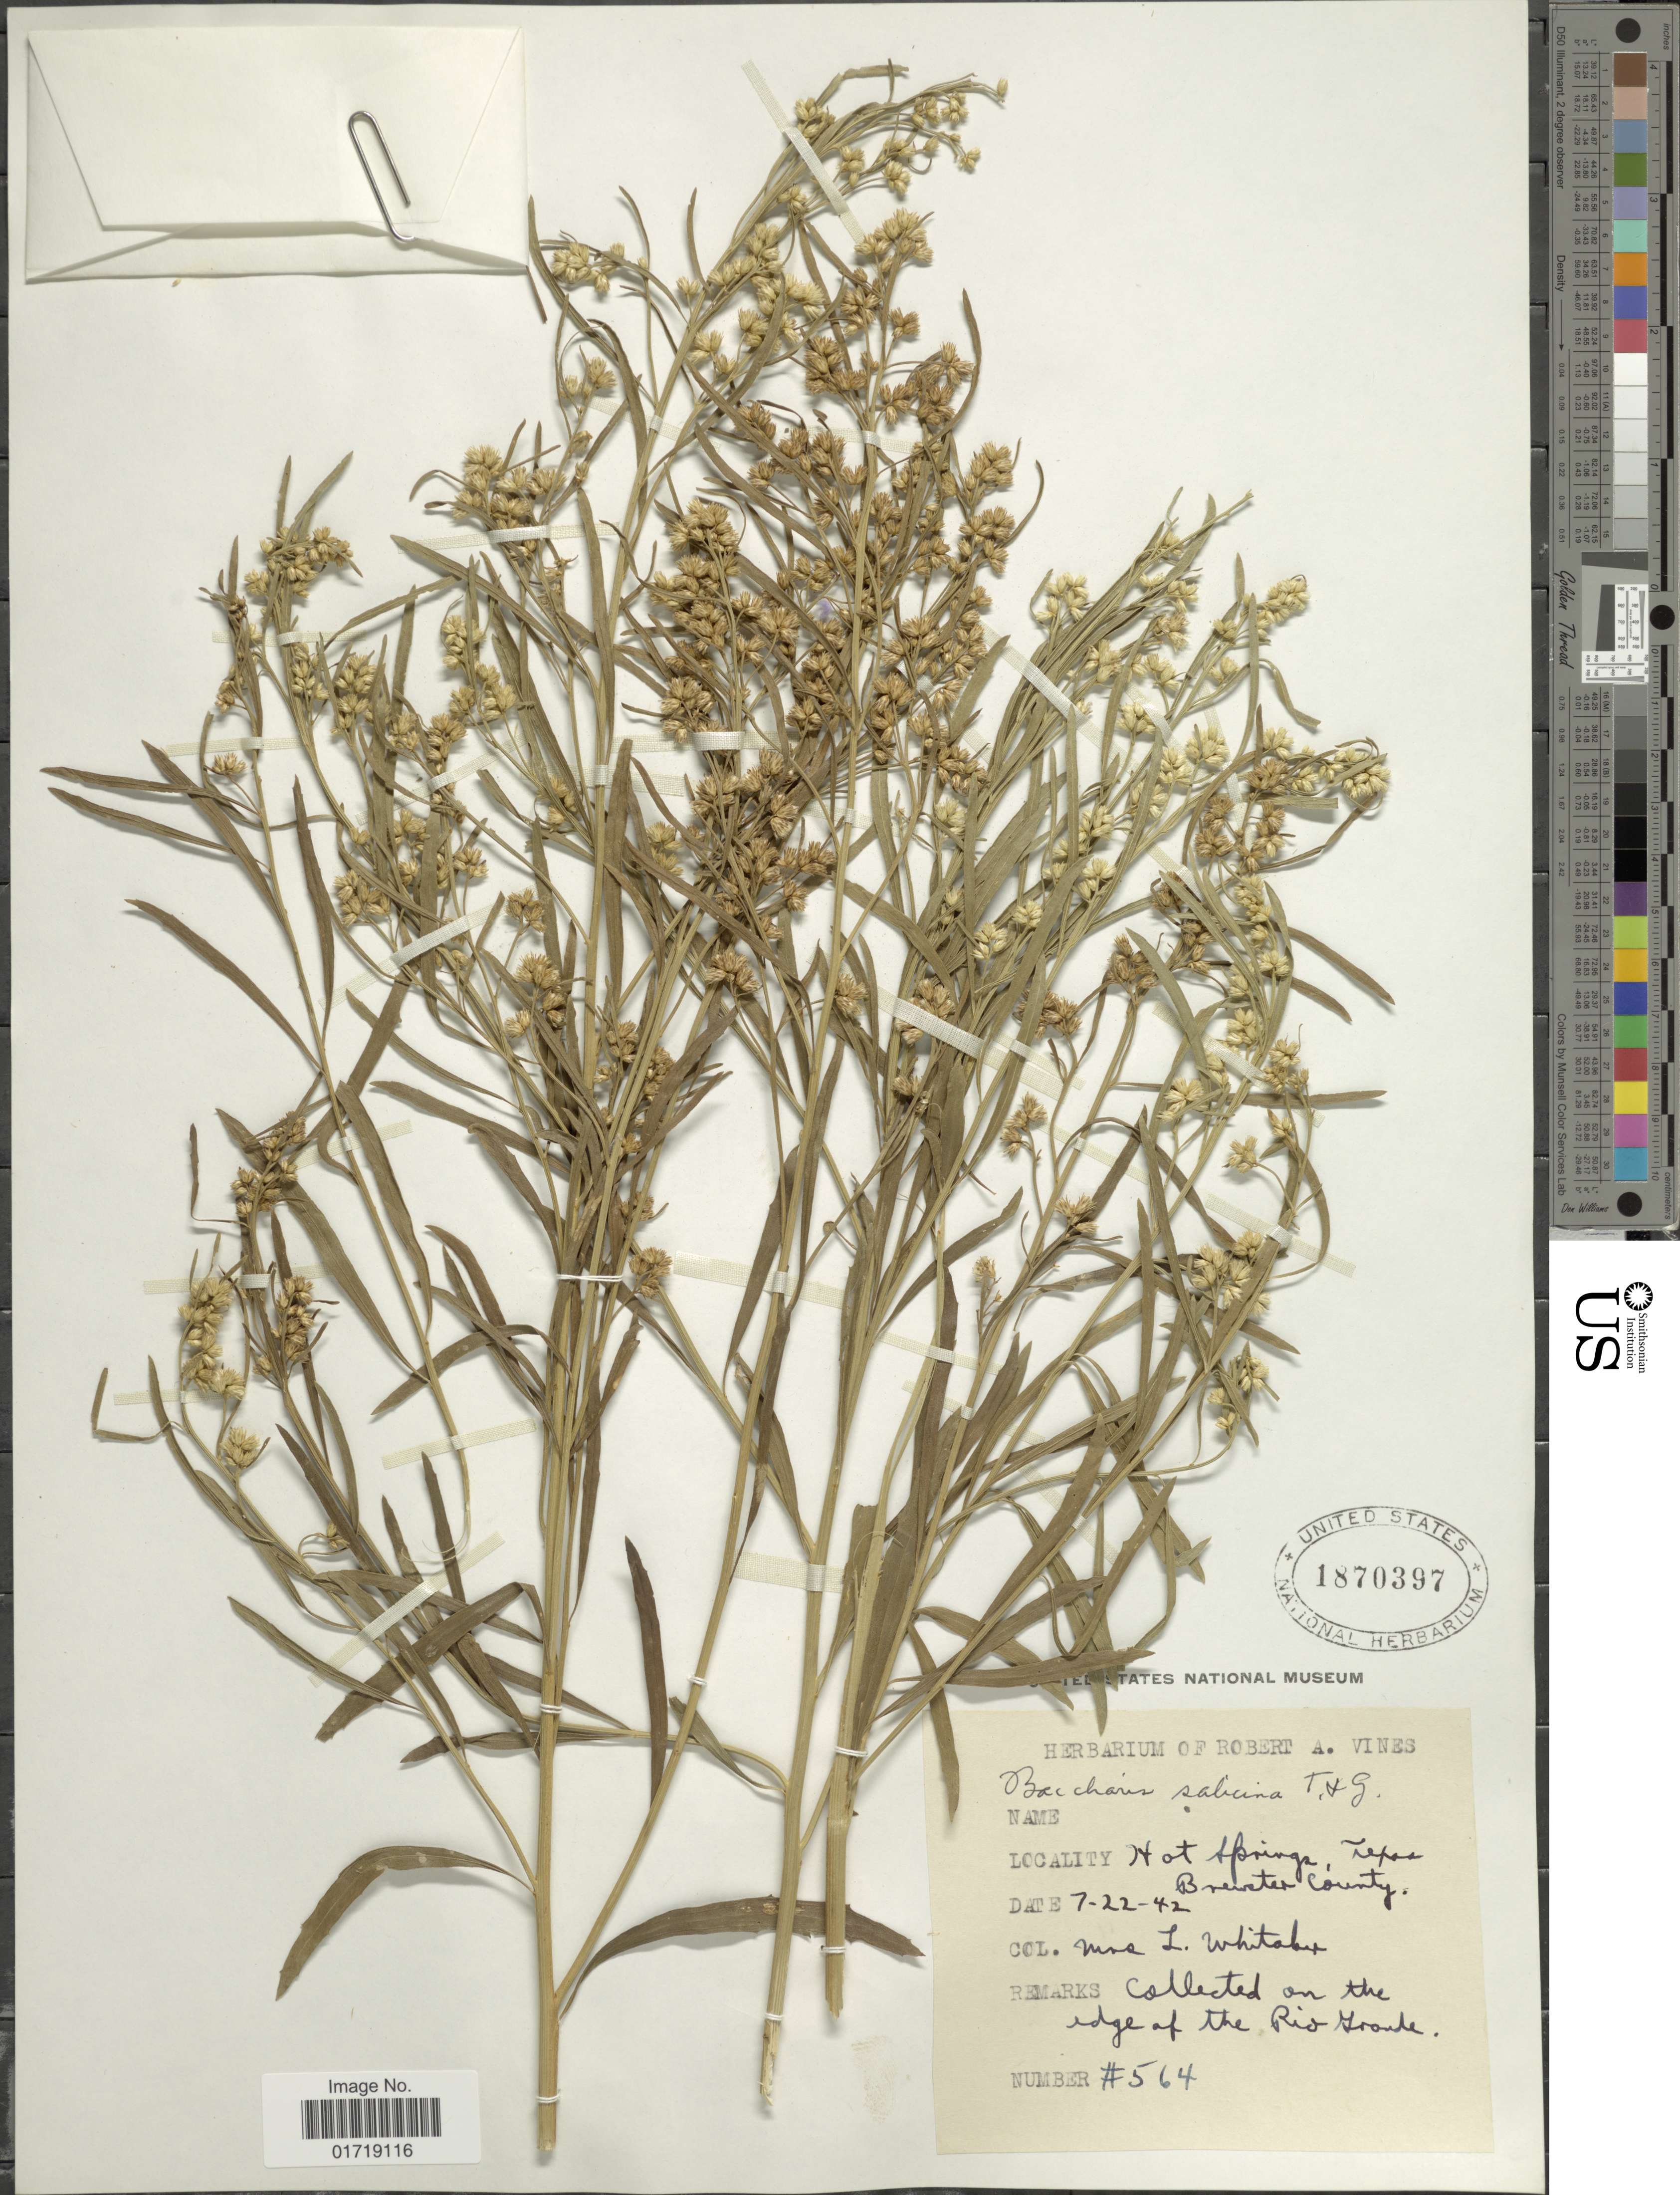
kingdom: Plantae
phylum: Tracheophyta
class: Magnoliopsida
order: Asterales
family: Asteraceae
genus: Baccharis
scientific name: Baccharis salicina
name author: Torr. & A. Gray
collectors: R. Vines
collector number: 564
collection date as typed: Transcribed d/m/y: 22/7/42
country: United States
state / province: Texas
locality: Hot Springs, Texas, Brewster County, in the edge of the Rio Grande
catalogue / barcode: US 1870397